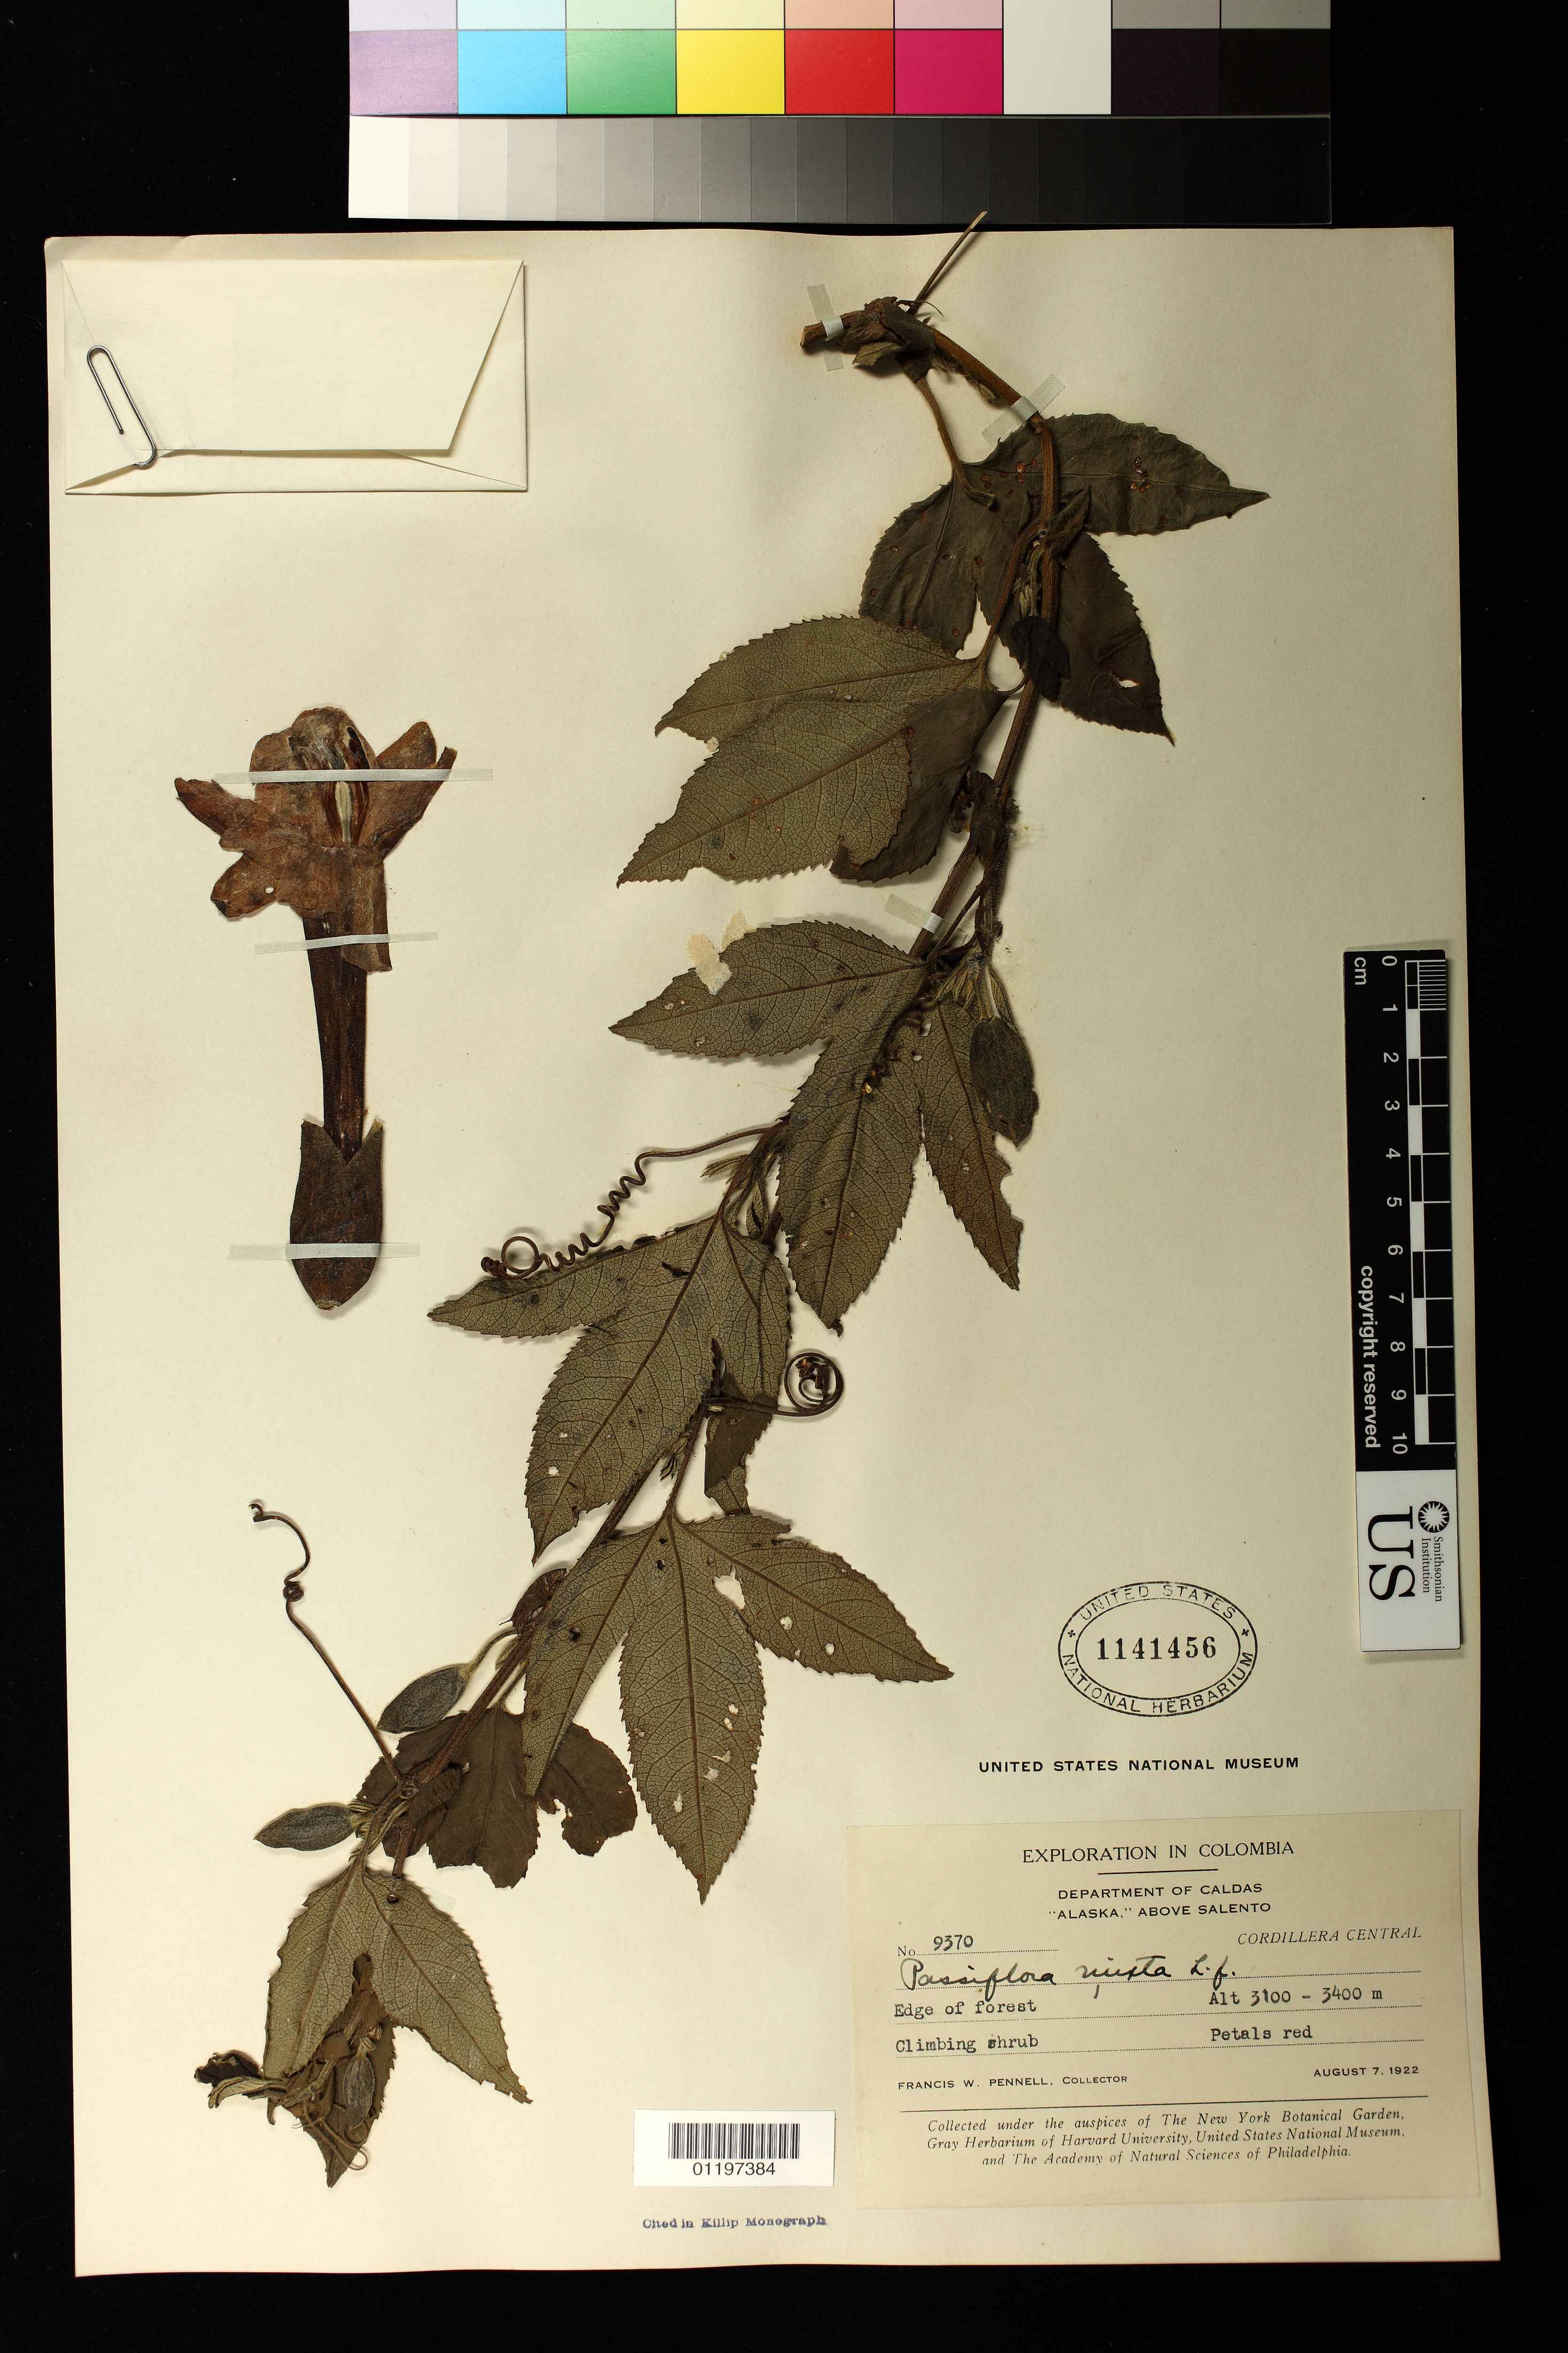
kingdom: Plantae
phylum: Tracheophyta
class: Magnoliopsida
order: Malpighiales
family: Passifloraceae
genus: Passiflora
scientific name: Passiflora mixta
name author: L. f.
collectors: F. W. Pennell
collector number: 9370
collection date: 1922-08-07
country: Colombia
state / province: Caldas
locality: "Alaska" Above Salento. Cordillera Central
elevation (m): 3100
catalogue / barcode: US 1141456